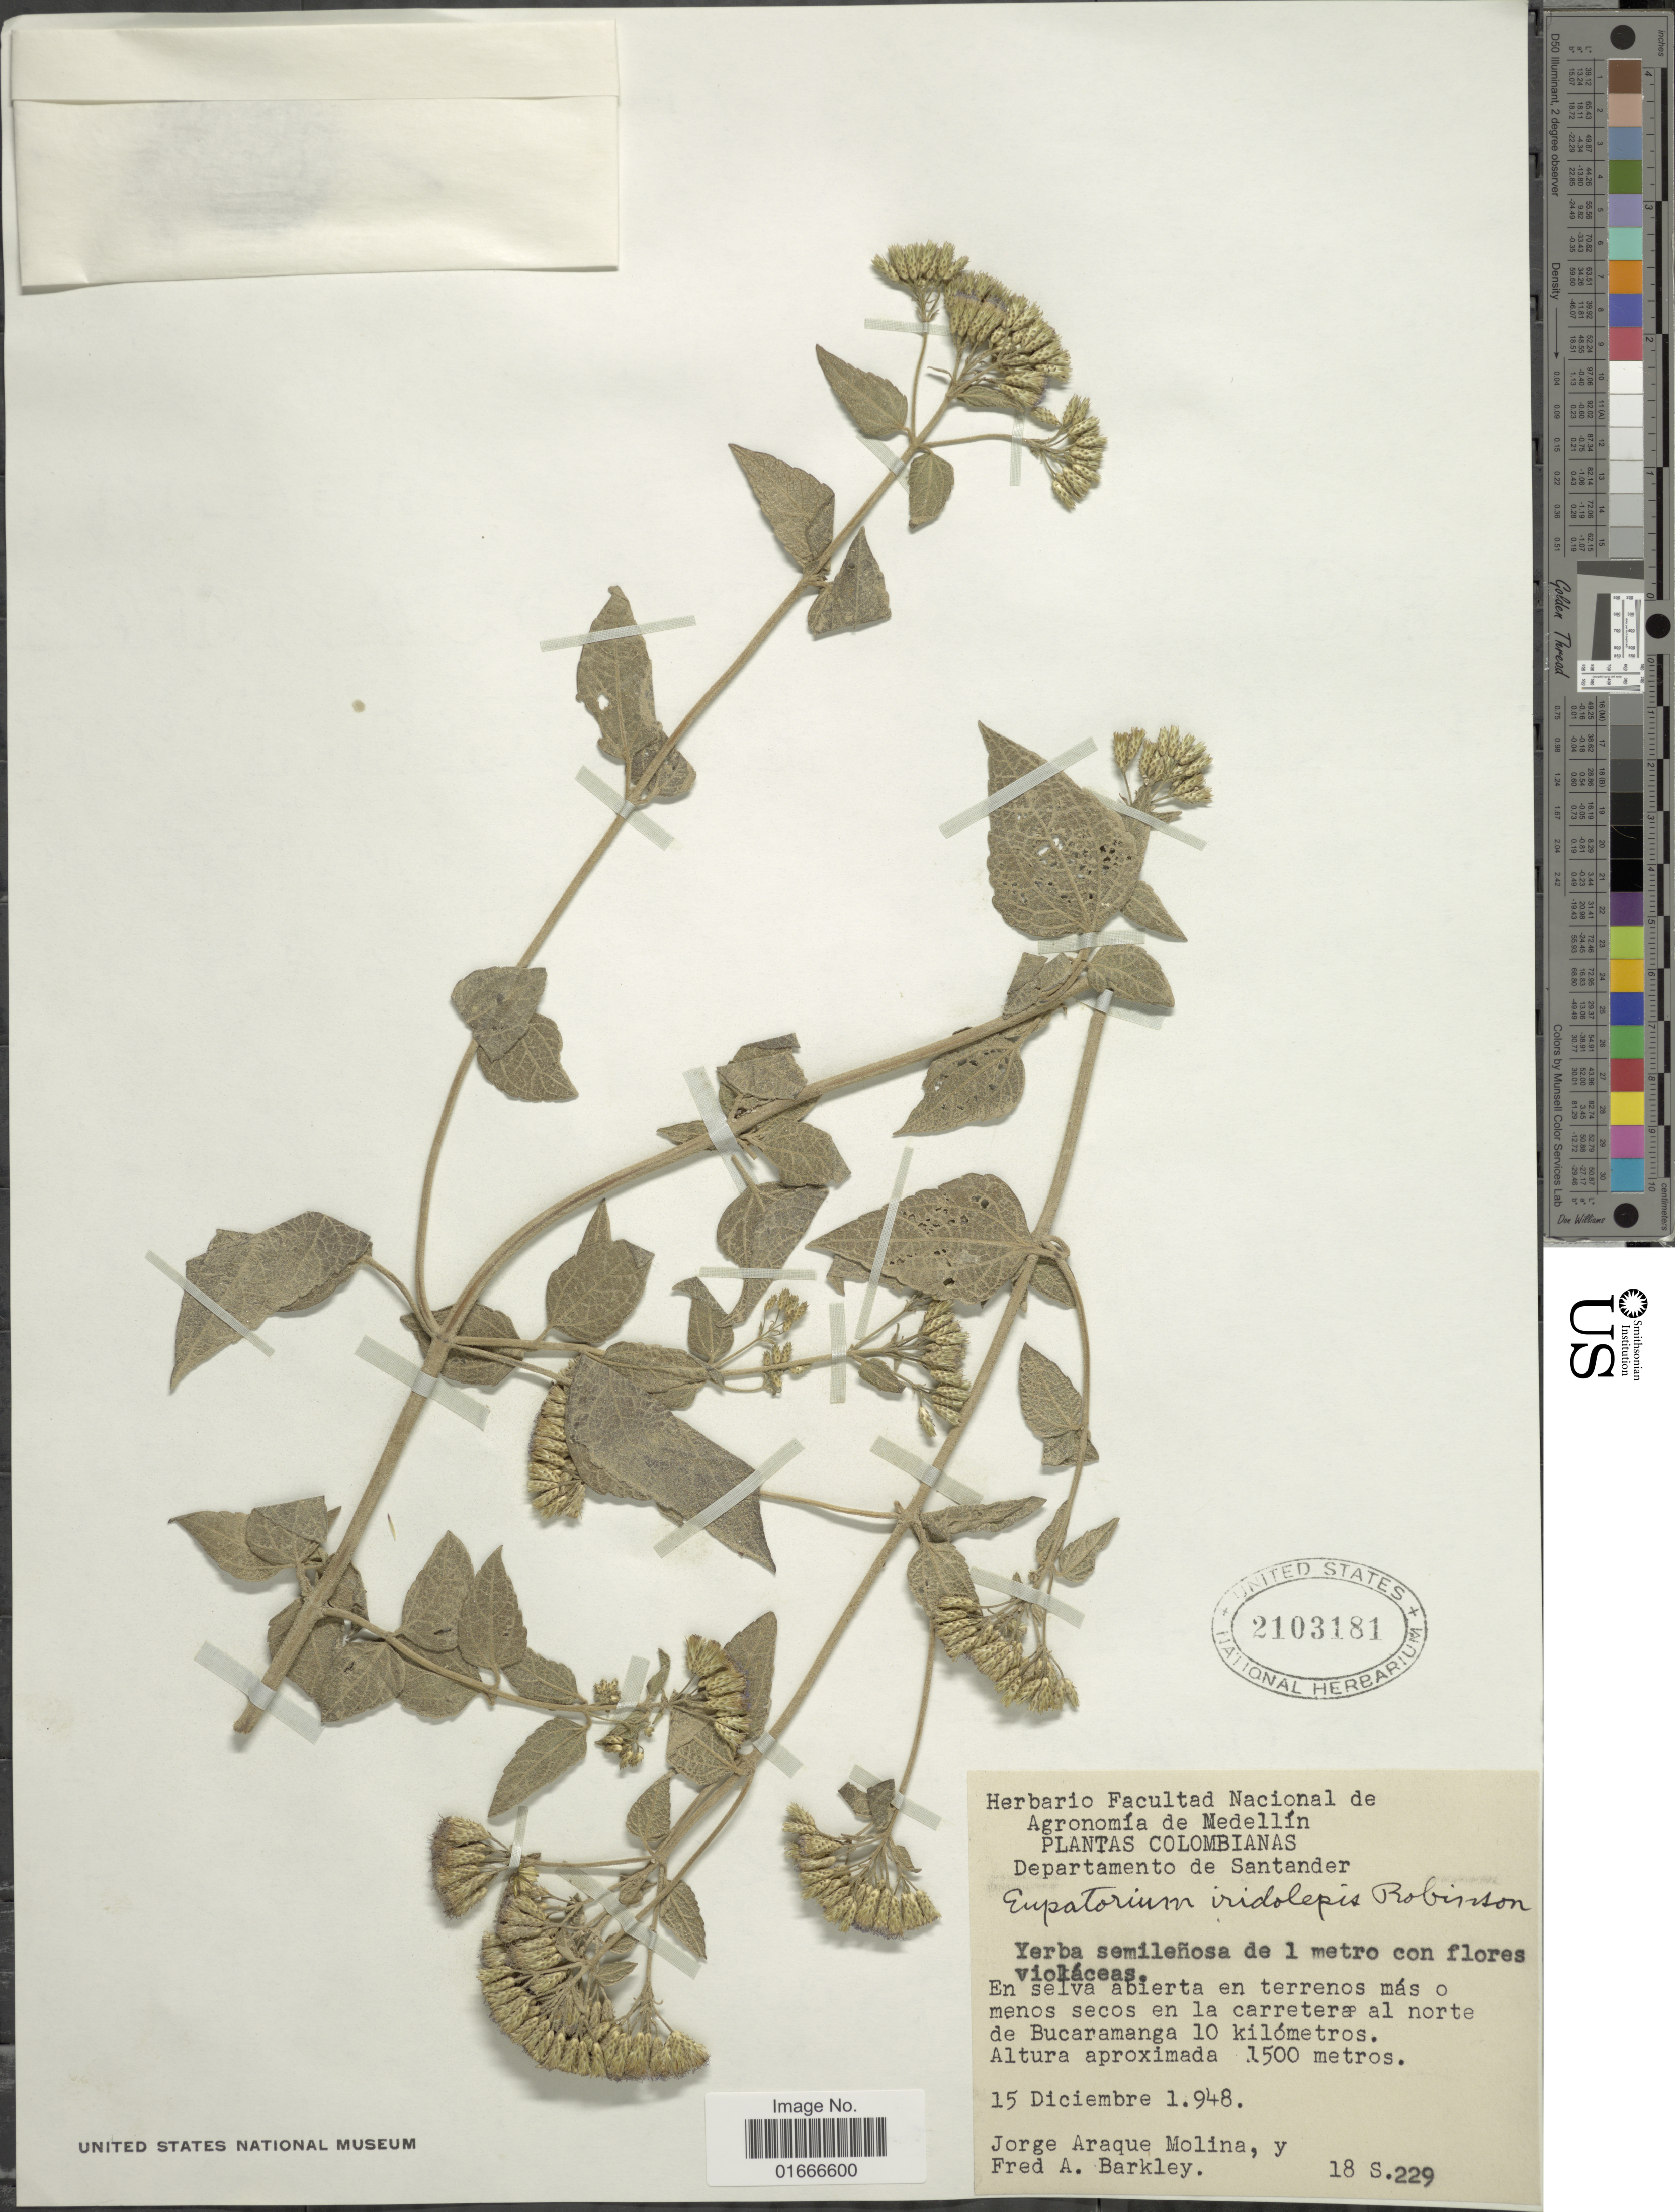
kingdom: Plantae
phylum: Tracheophyta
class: Magnoliopsida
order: Asterales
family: Asteraceae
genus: Chromolaena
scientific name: Chromolaena iridolepis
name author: (B.L. Rob.) R.M. King & H. Rob.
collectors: J. A. Molina & F. A. Barkley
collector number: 18S229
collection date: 1948-12-15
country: Colombia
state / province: Santander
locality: En la carretera al norte de Bucaramanga 10 kilometros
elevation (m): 1500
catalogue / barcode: US 2103181